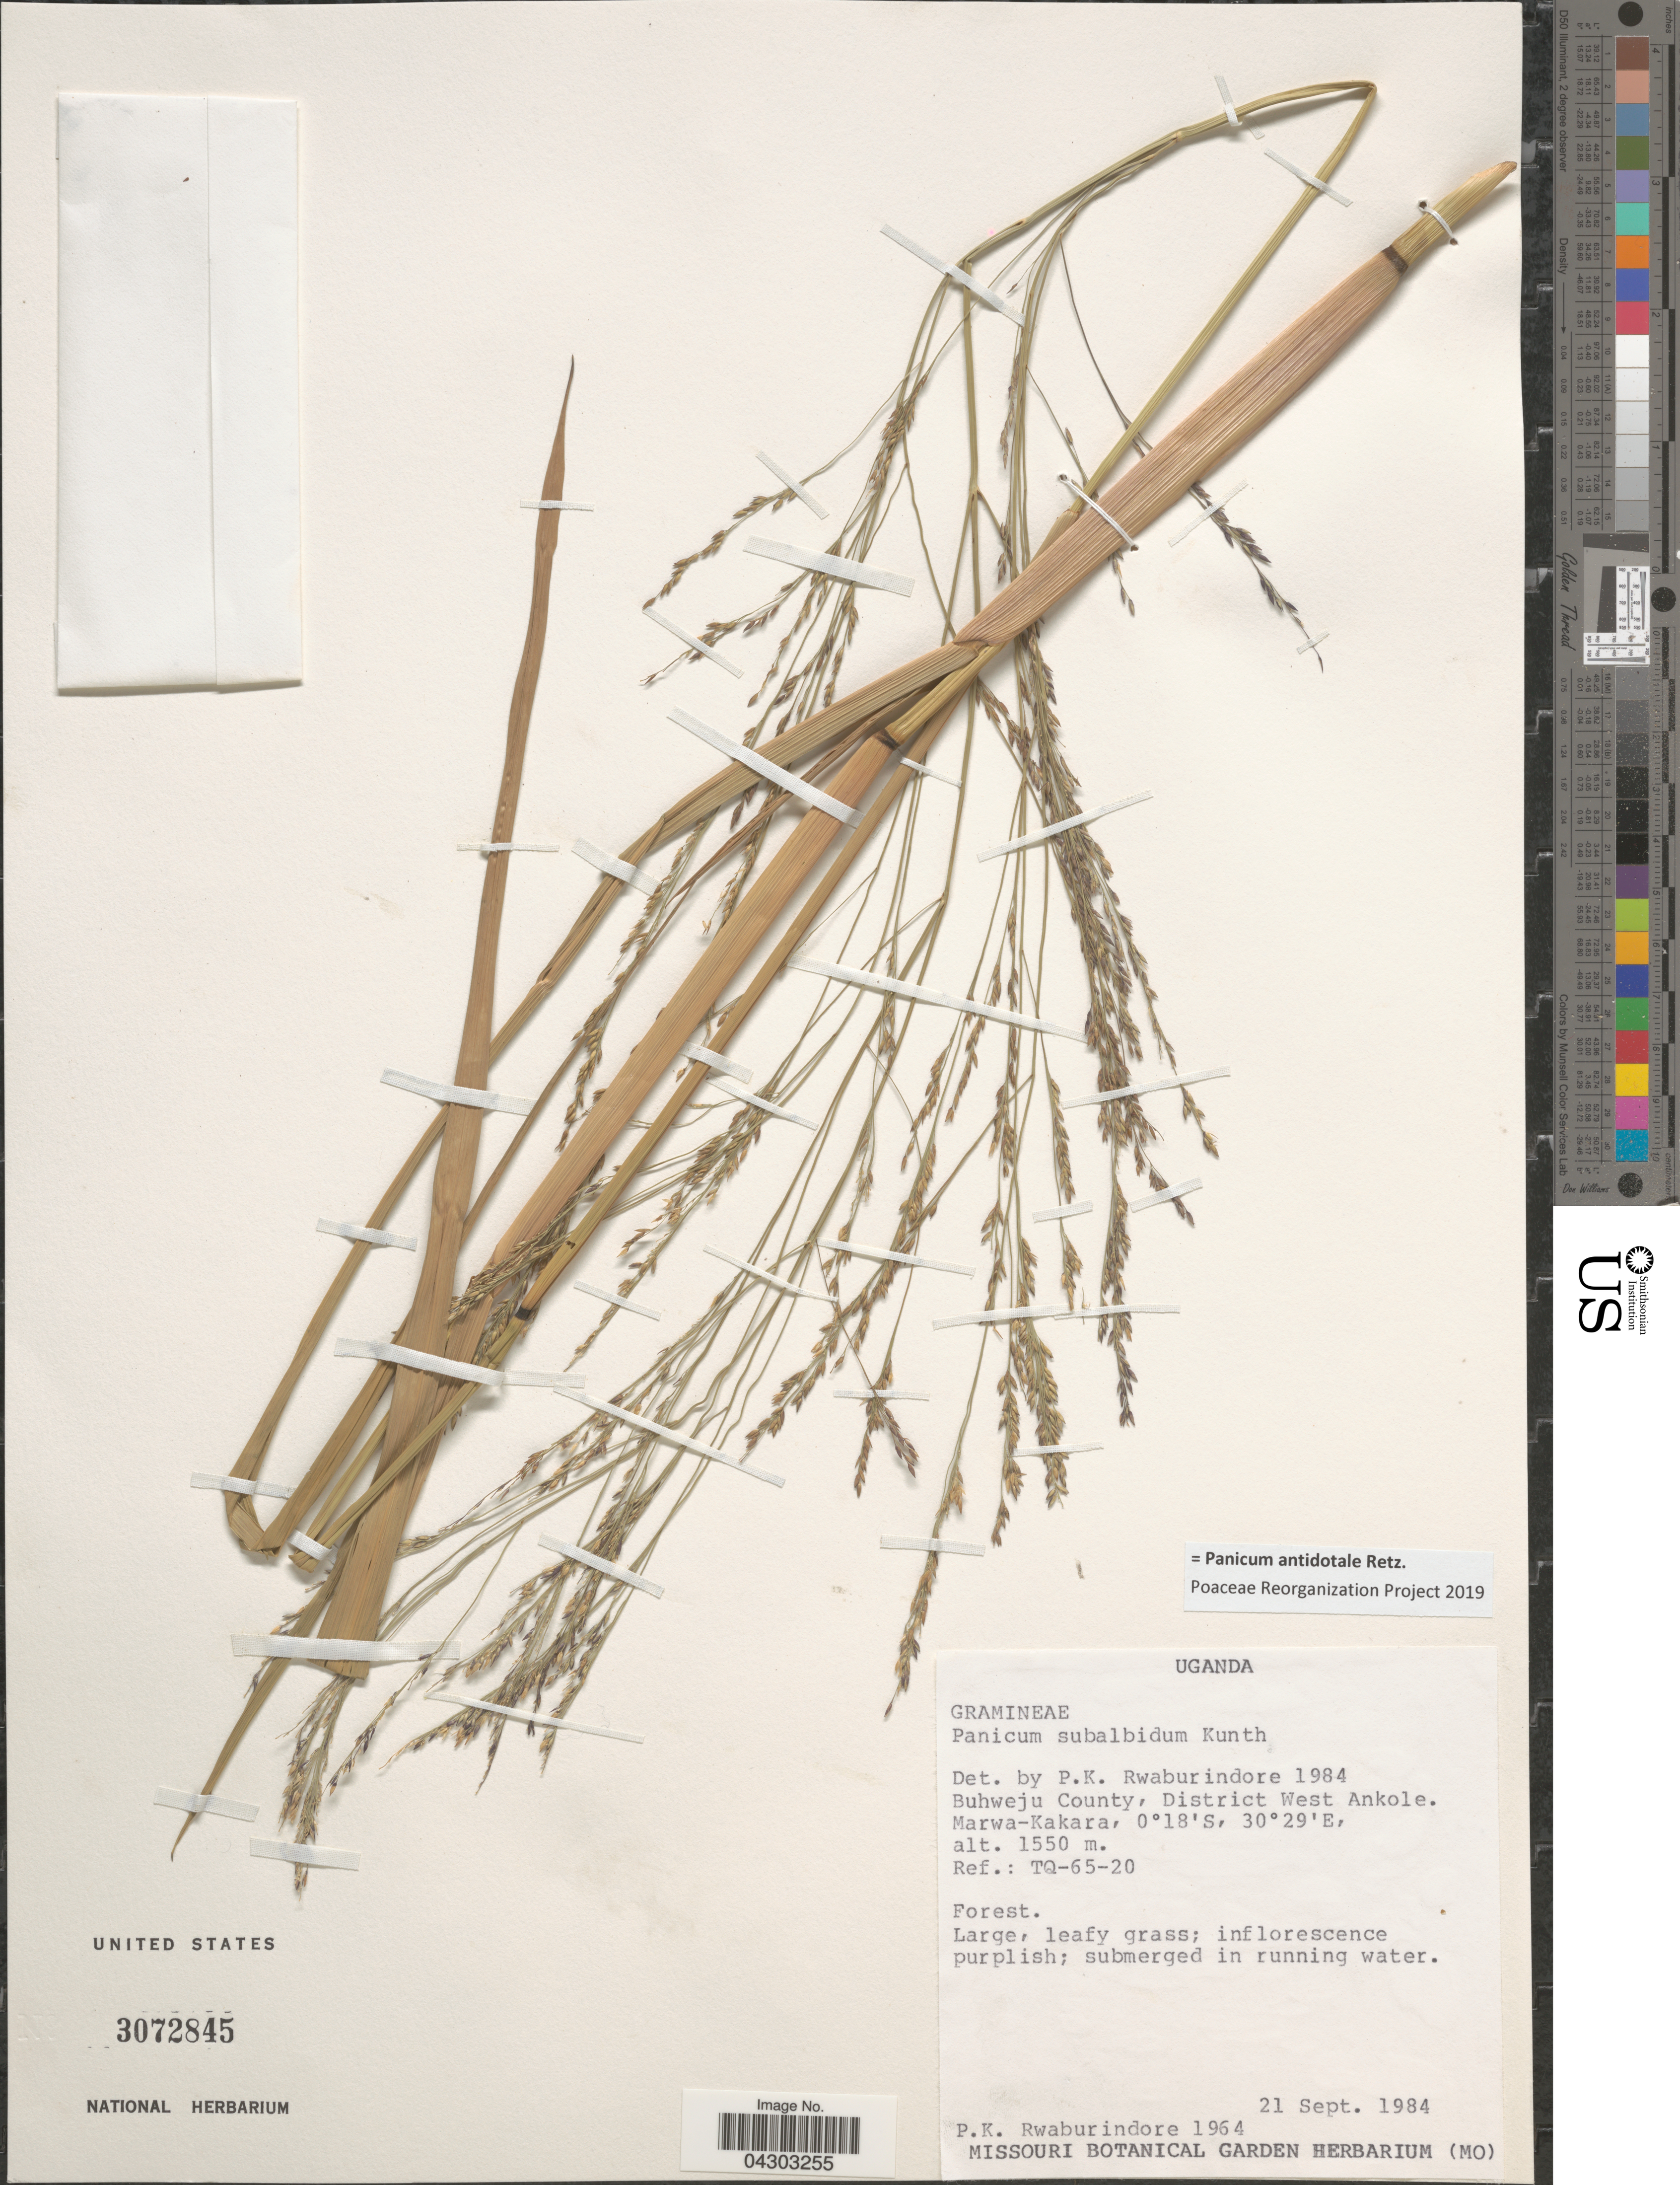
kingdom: Plantae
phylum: Tracheophyta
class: Liliopsida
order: Poales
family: Poaceae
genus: Panicum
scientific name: Panicum antidotale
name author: Retz.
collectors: P. Rwaburindore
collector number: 1964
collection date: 1984-09-21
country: Uganda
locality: Buhweju County, District West Ankole. Marwa-Kakara. Ref.: TQ-65-20.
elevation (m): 1550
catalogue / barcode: US 3072845